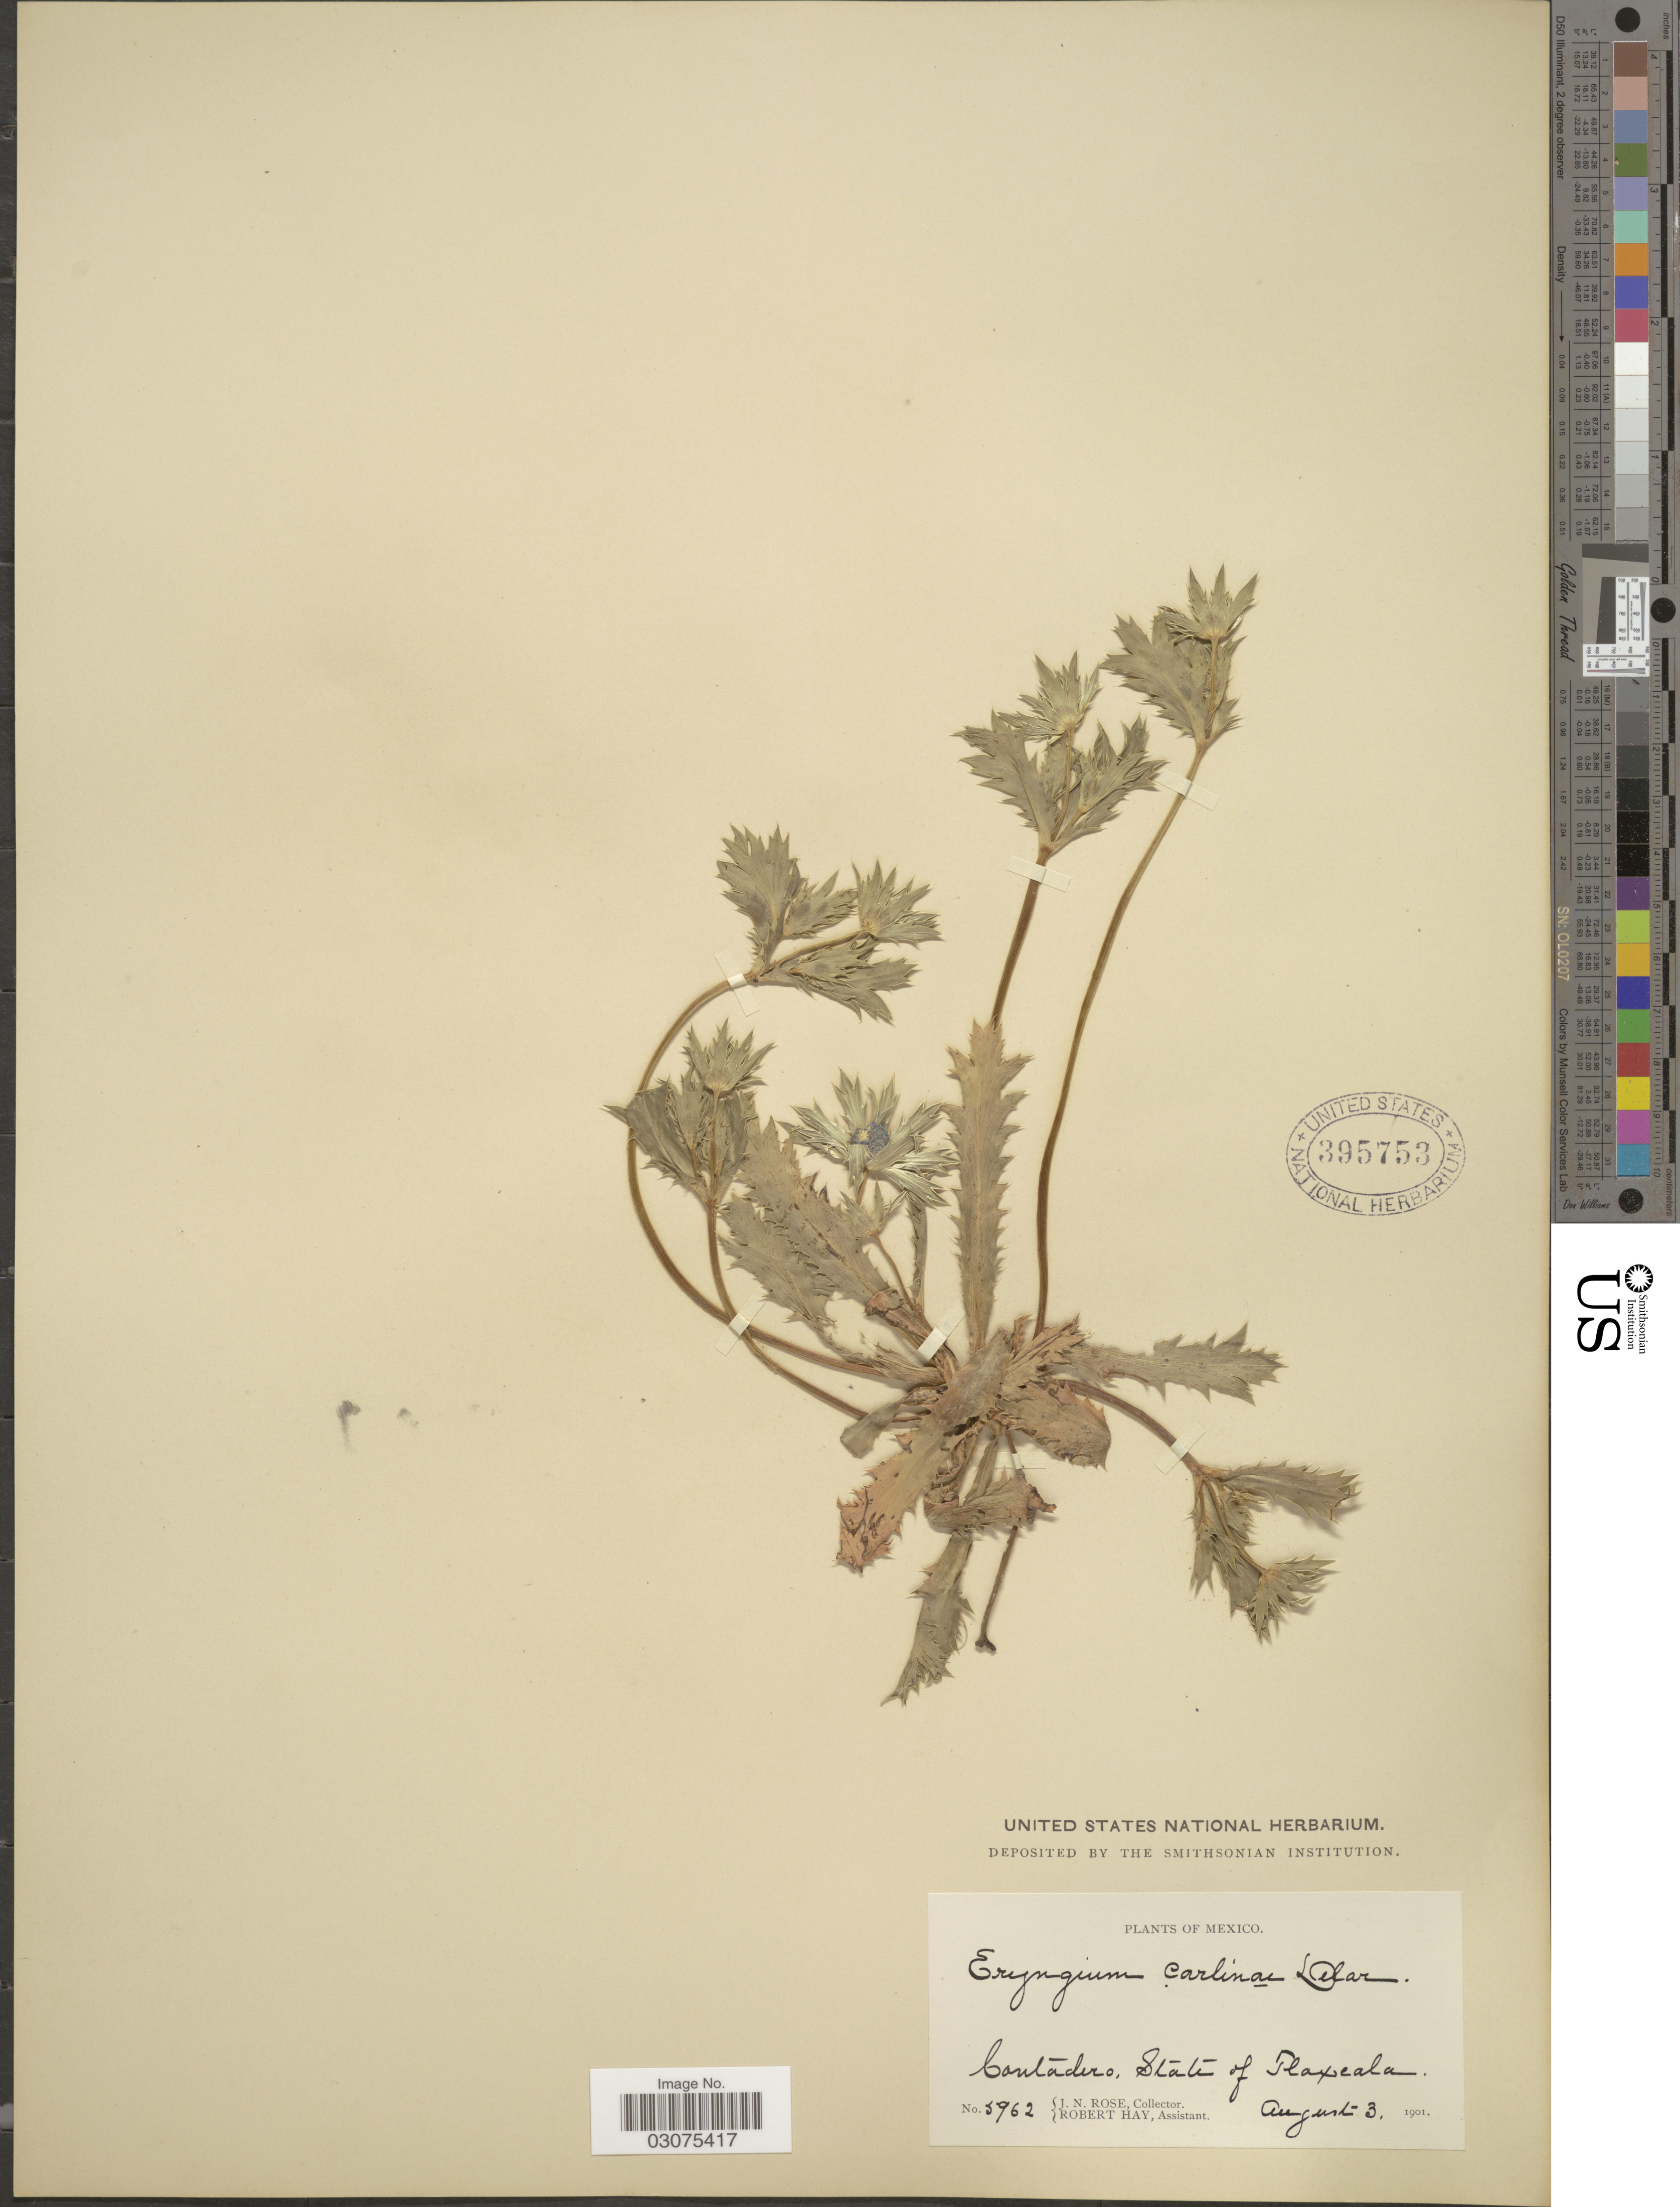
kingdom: Plantae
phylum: Tracheophyta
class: Magnoliopsida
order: Apiales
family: Apiaceae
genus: Eryngium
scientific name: Eryngium carlinae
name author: F. Delaroche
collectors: J. N. Rose & R. Hay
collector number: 5962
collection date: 1901-08-03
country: Mexico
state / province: Tlaxcala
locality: Contadero.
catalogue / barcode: US 395753